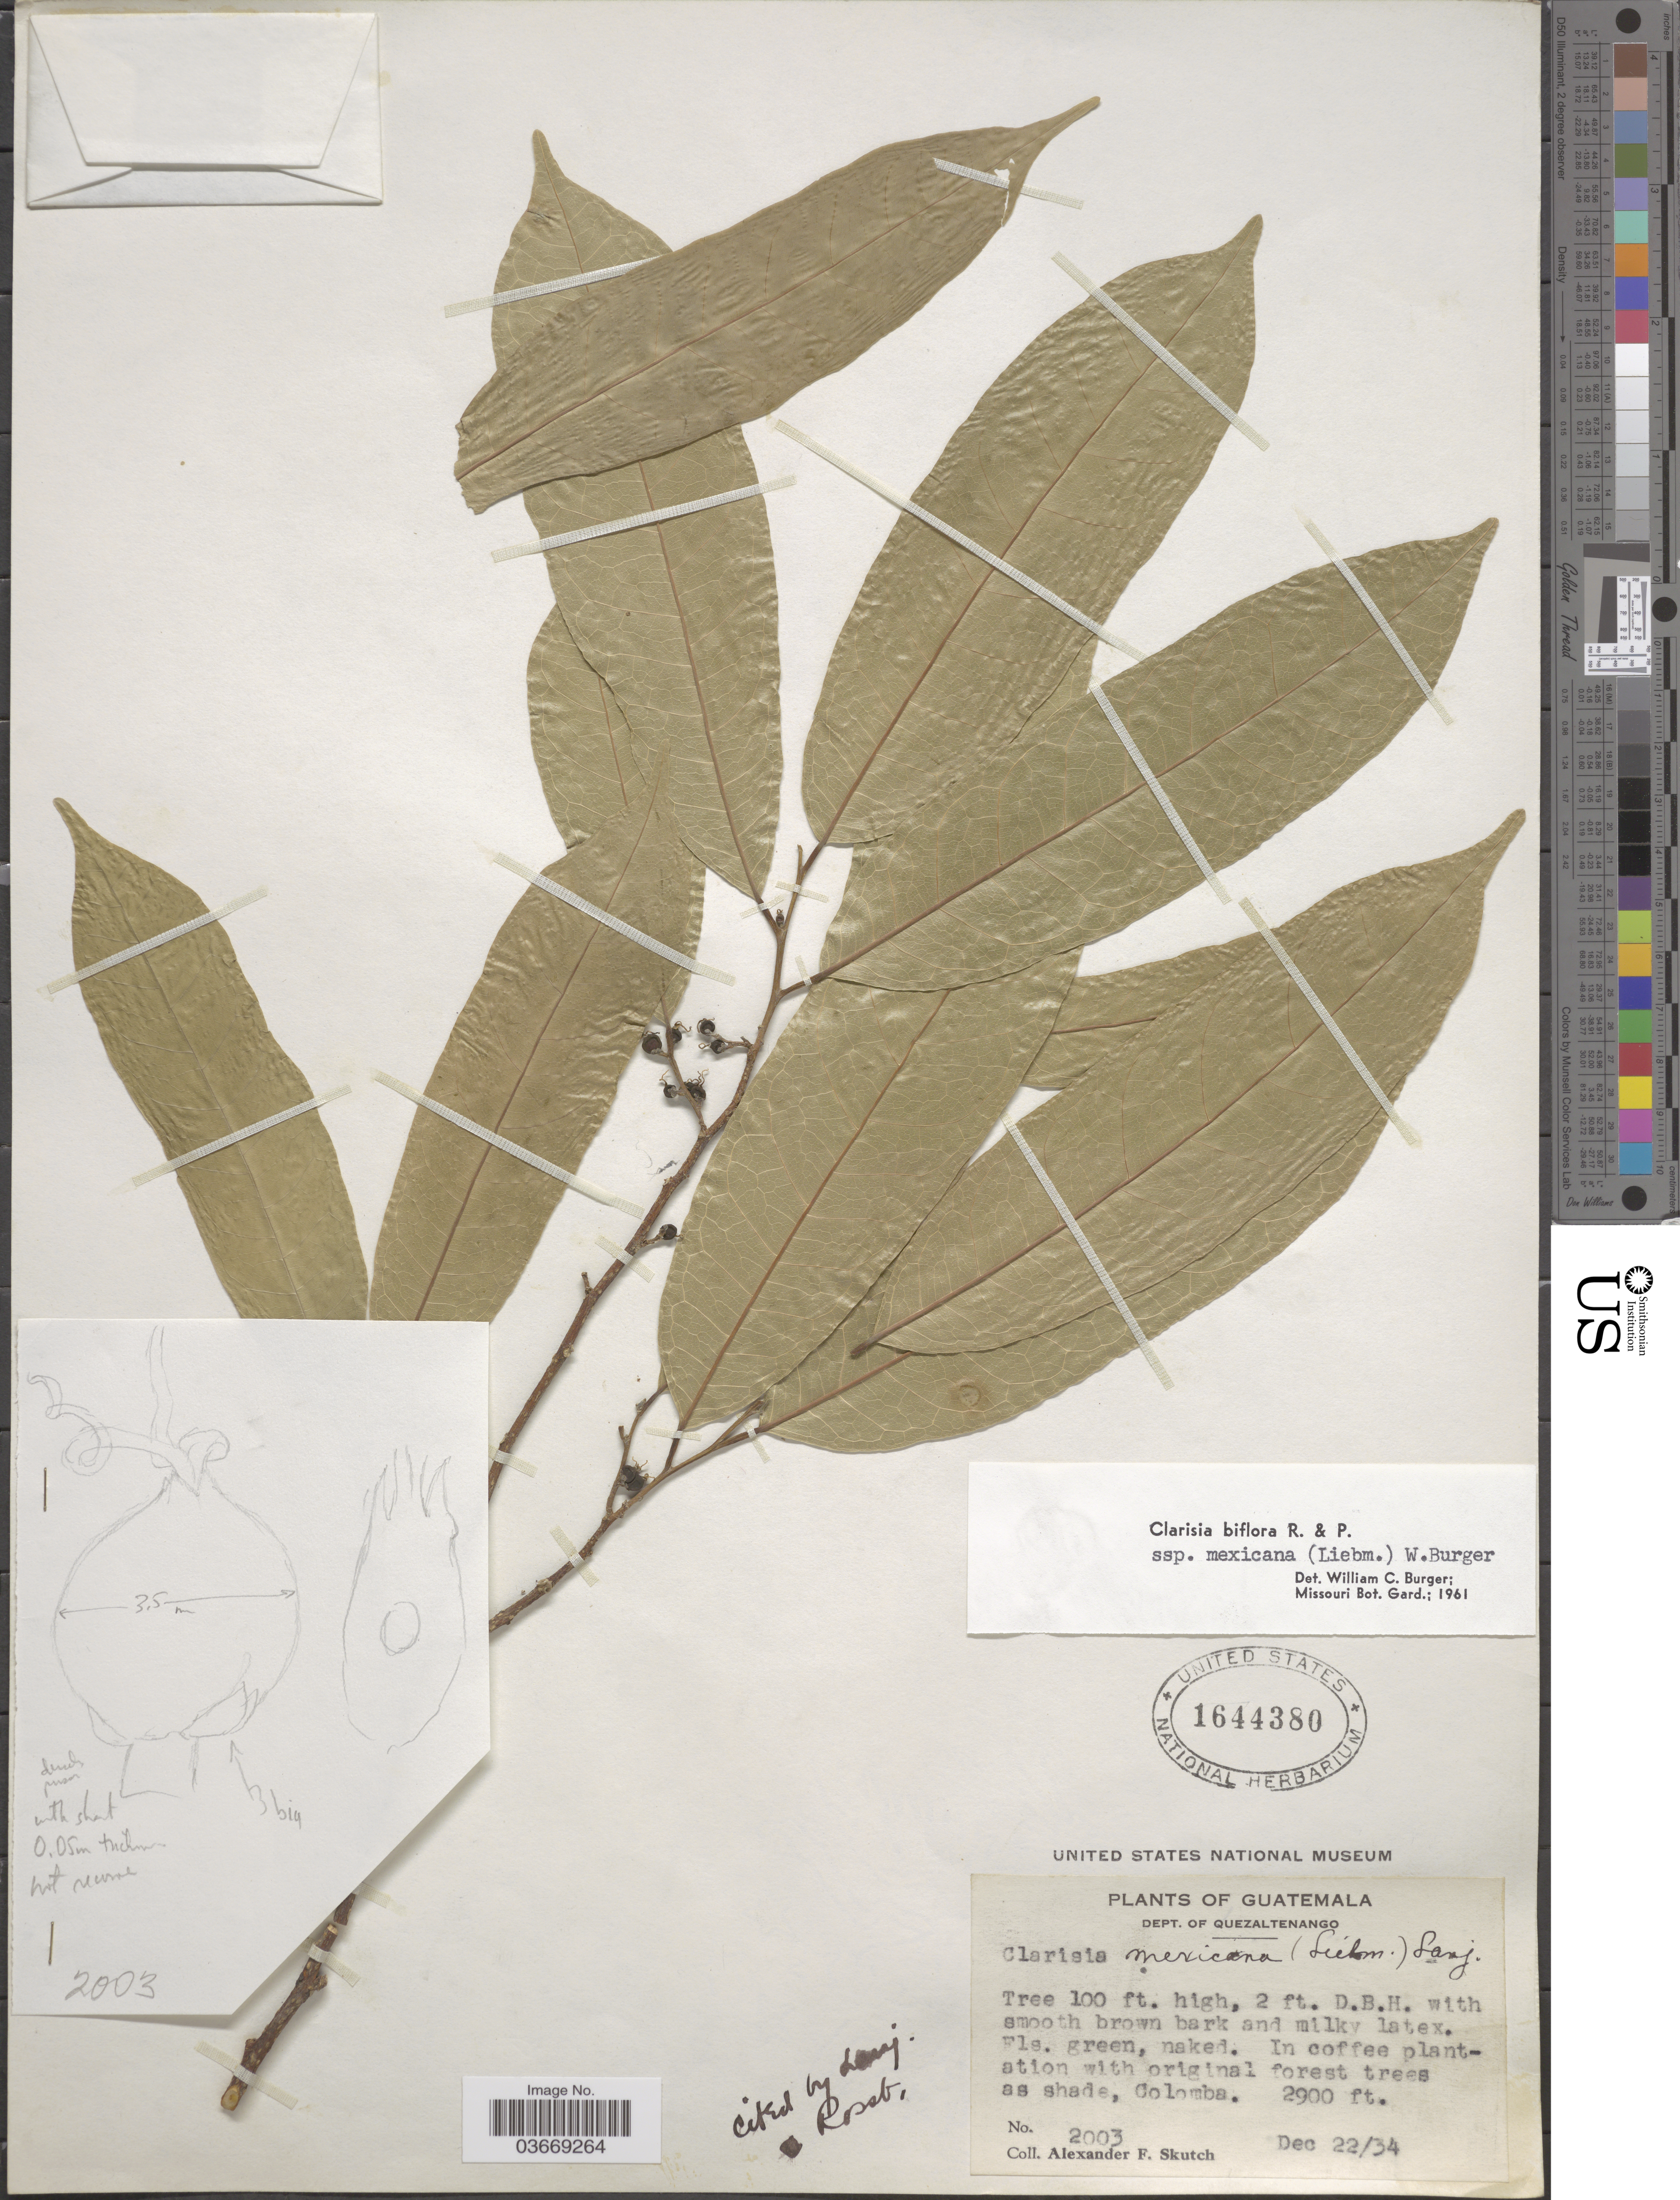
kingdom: Plantae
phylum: Tracheophyta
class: Magnoliopsida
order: Rosales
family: Moraceae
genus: Clarisia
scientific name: Clarisia biflora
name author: Ruiz & Pav.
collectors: A. F. Skutch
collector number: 2003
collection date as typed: Transcribed d/m/y: 22/12/34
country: Guatemala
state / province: Quetzaltenango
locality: Dept. of Quezaltenango.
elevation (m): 884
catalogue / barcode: US 1644380